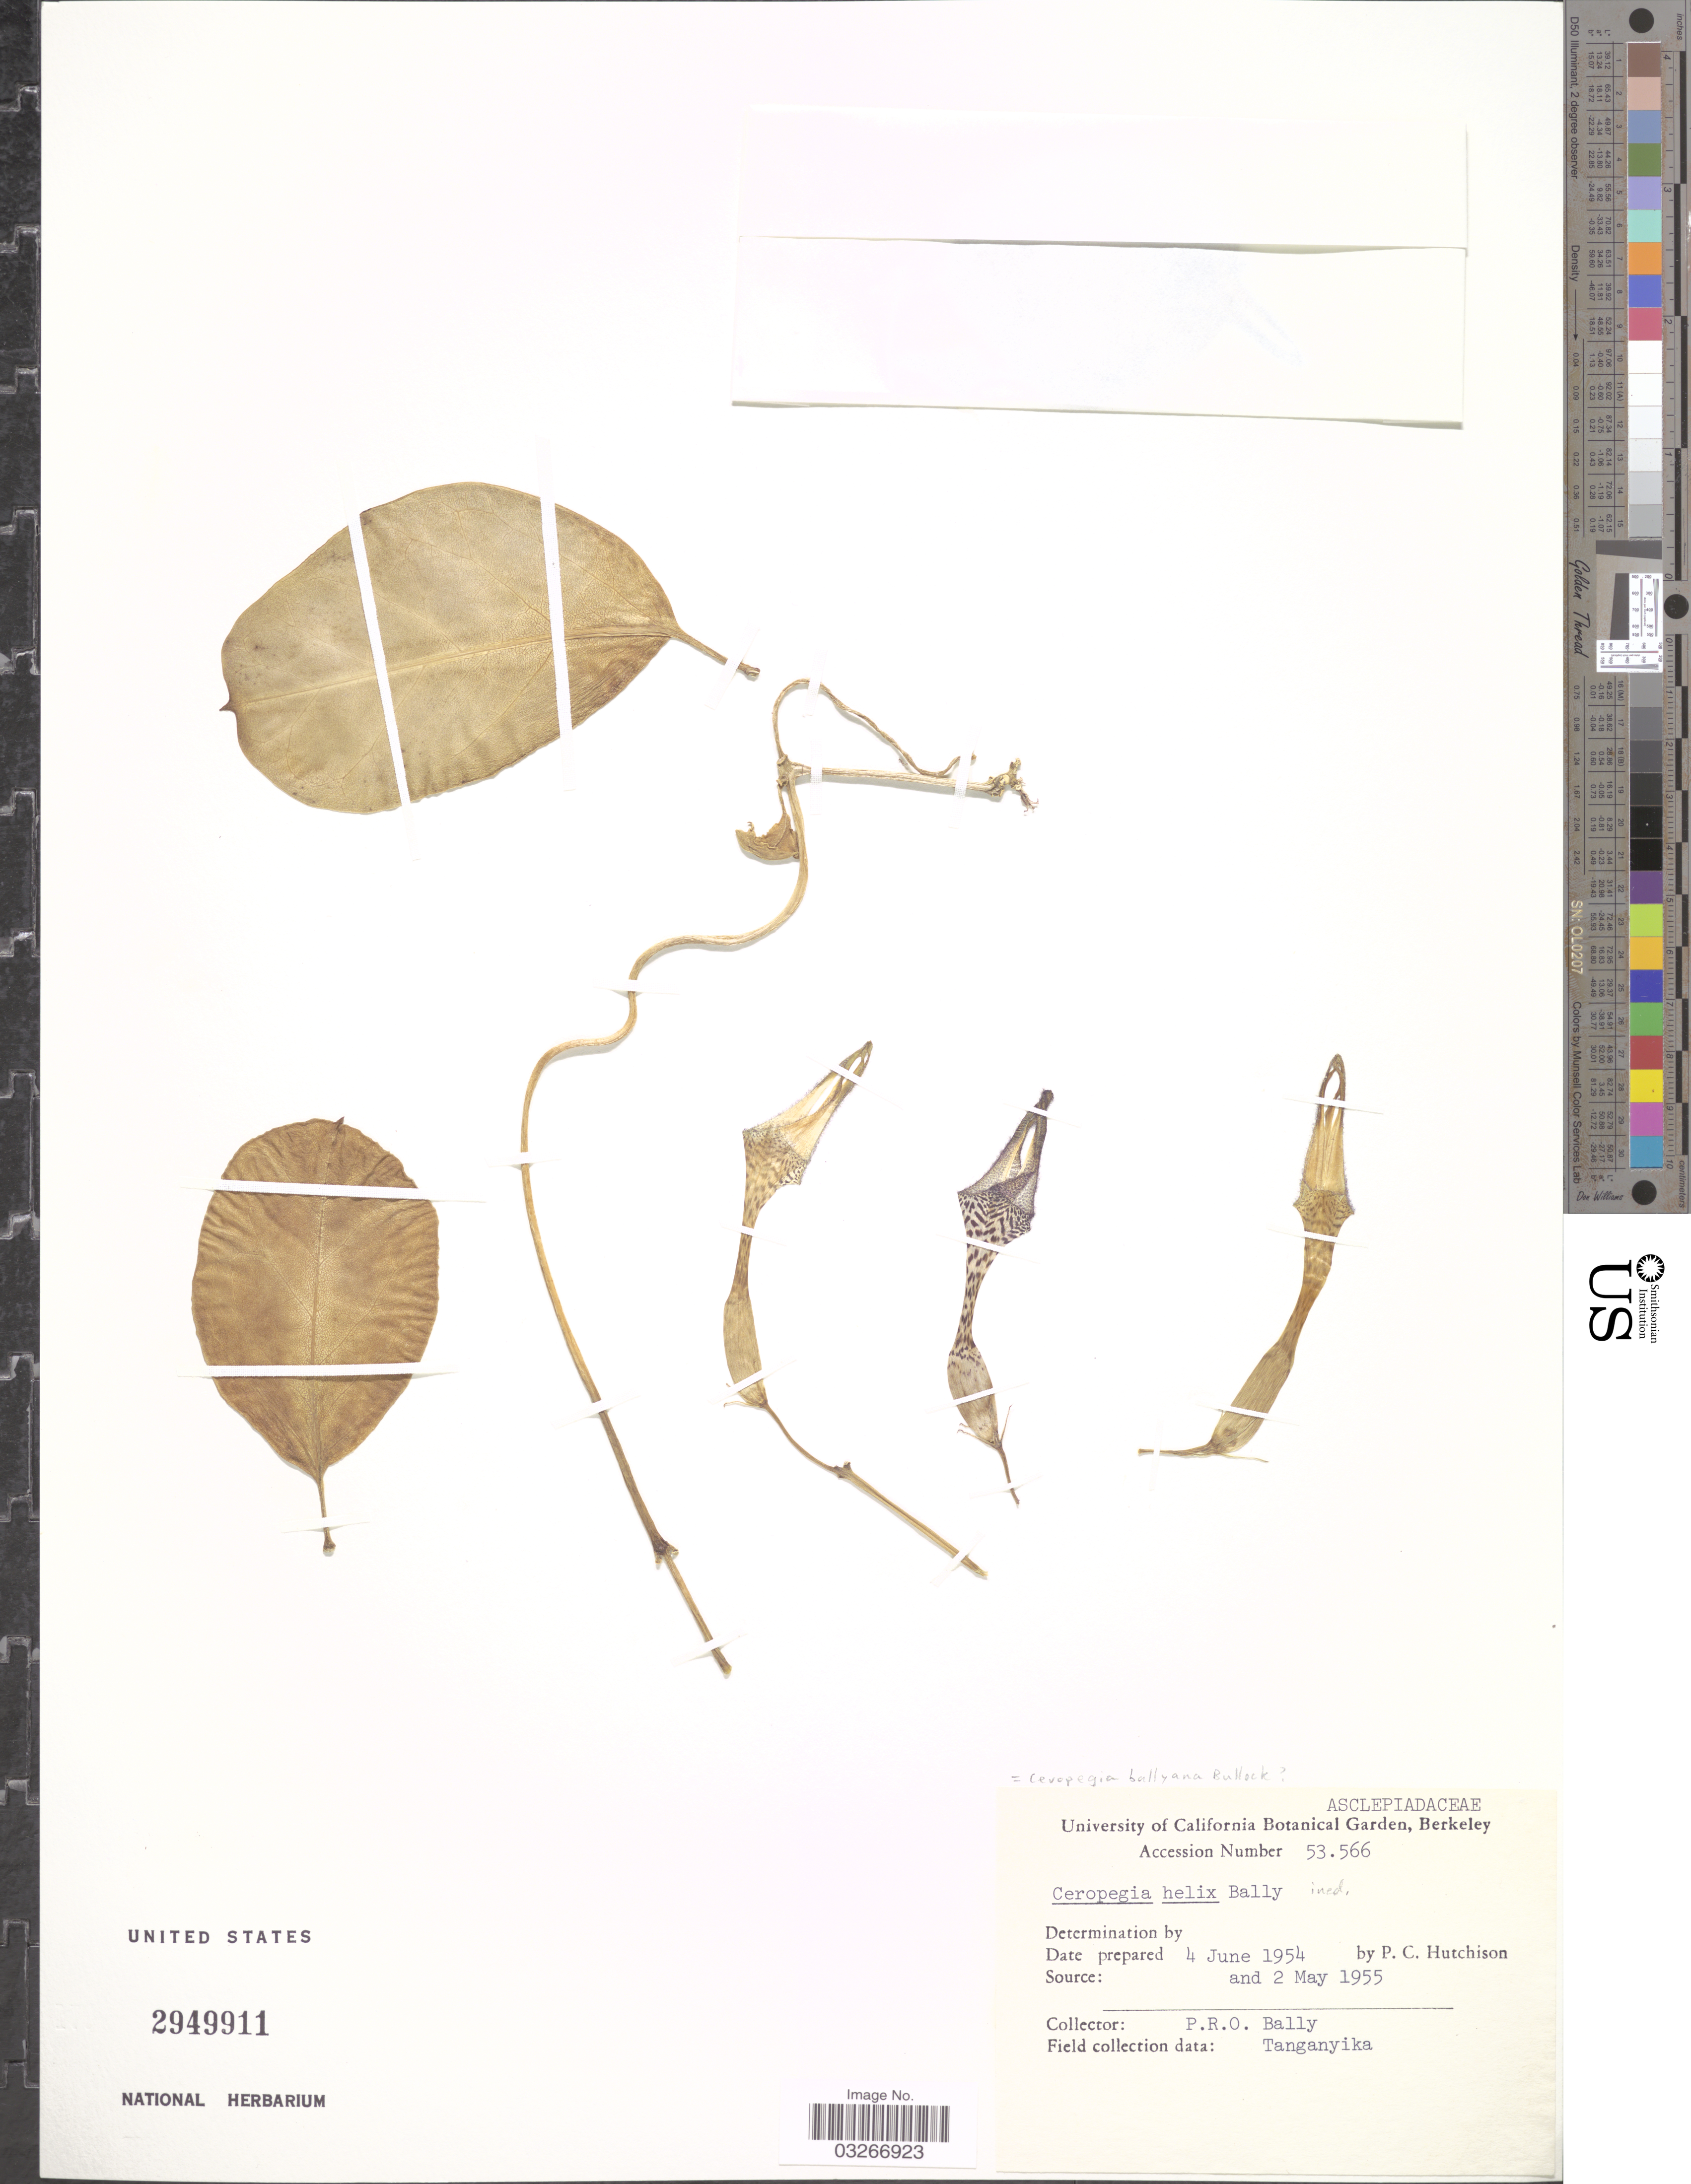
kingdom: Plantae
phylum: Tracheophyta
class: Magnoliopsida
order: Gentianales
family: Apocynaceae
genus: Ceropegia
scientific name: Ceropegia ballyana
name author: Bullock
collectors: P. C. Hutchison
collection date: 1954-06-04/1955-05-02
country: United States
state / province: California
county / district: Alameda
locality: University of California Botanical Garden, Berkeley.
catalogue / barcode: US 2949911